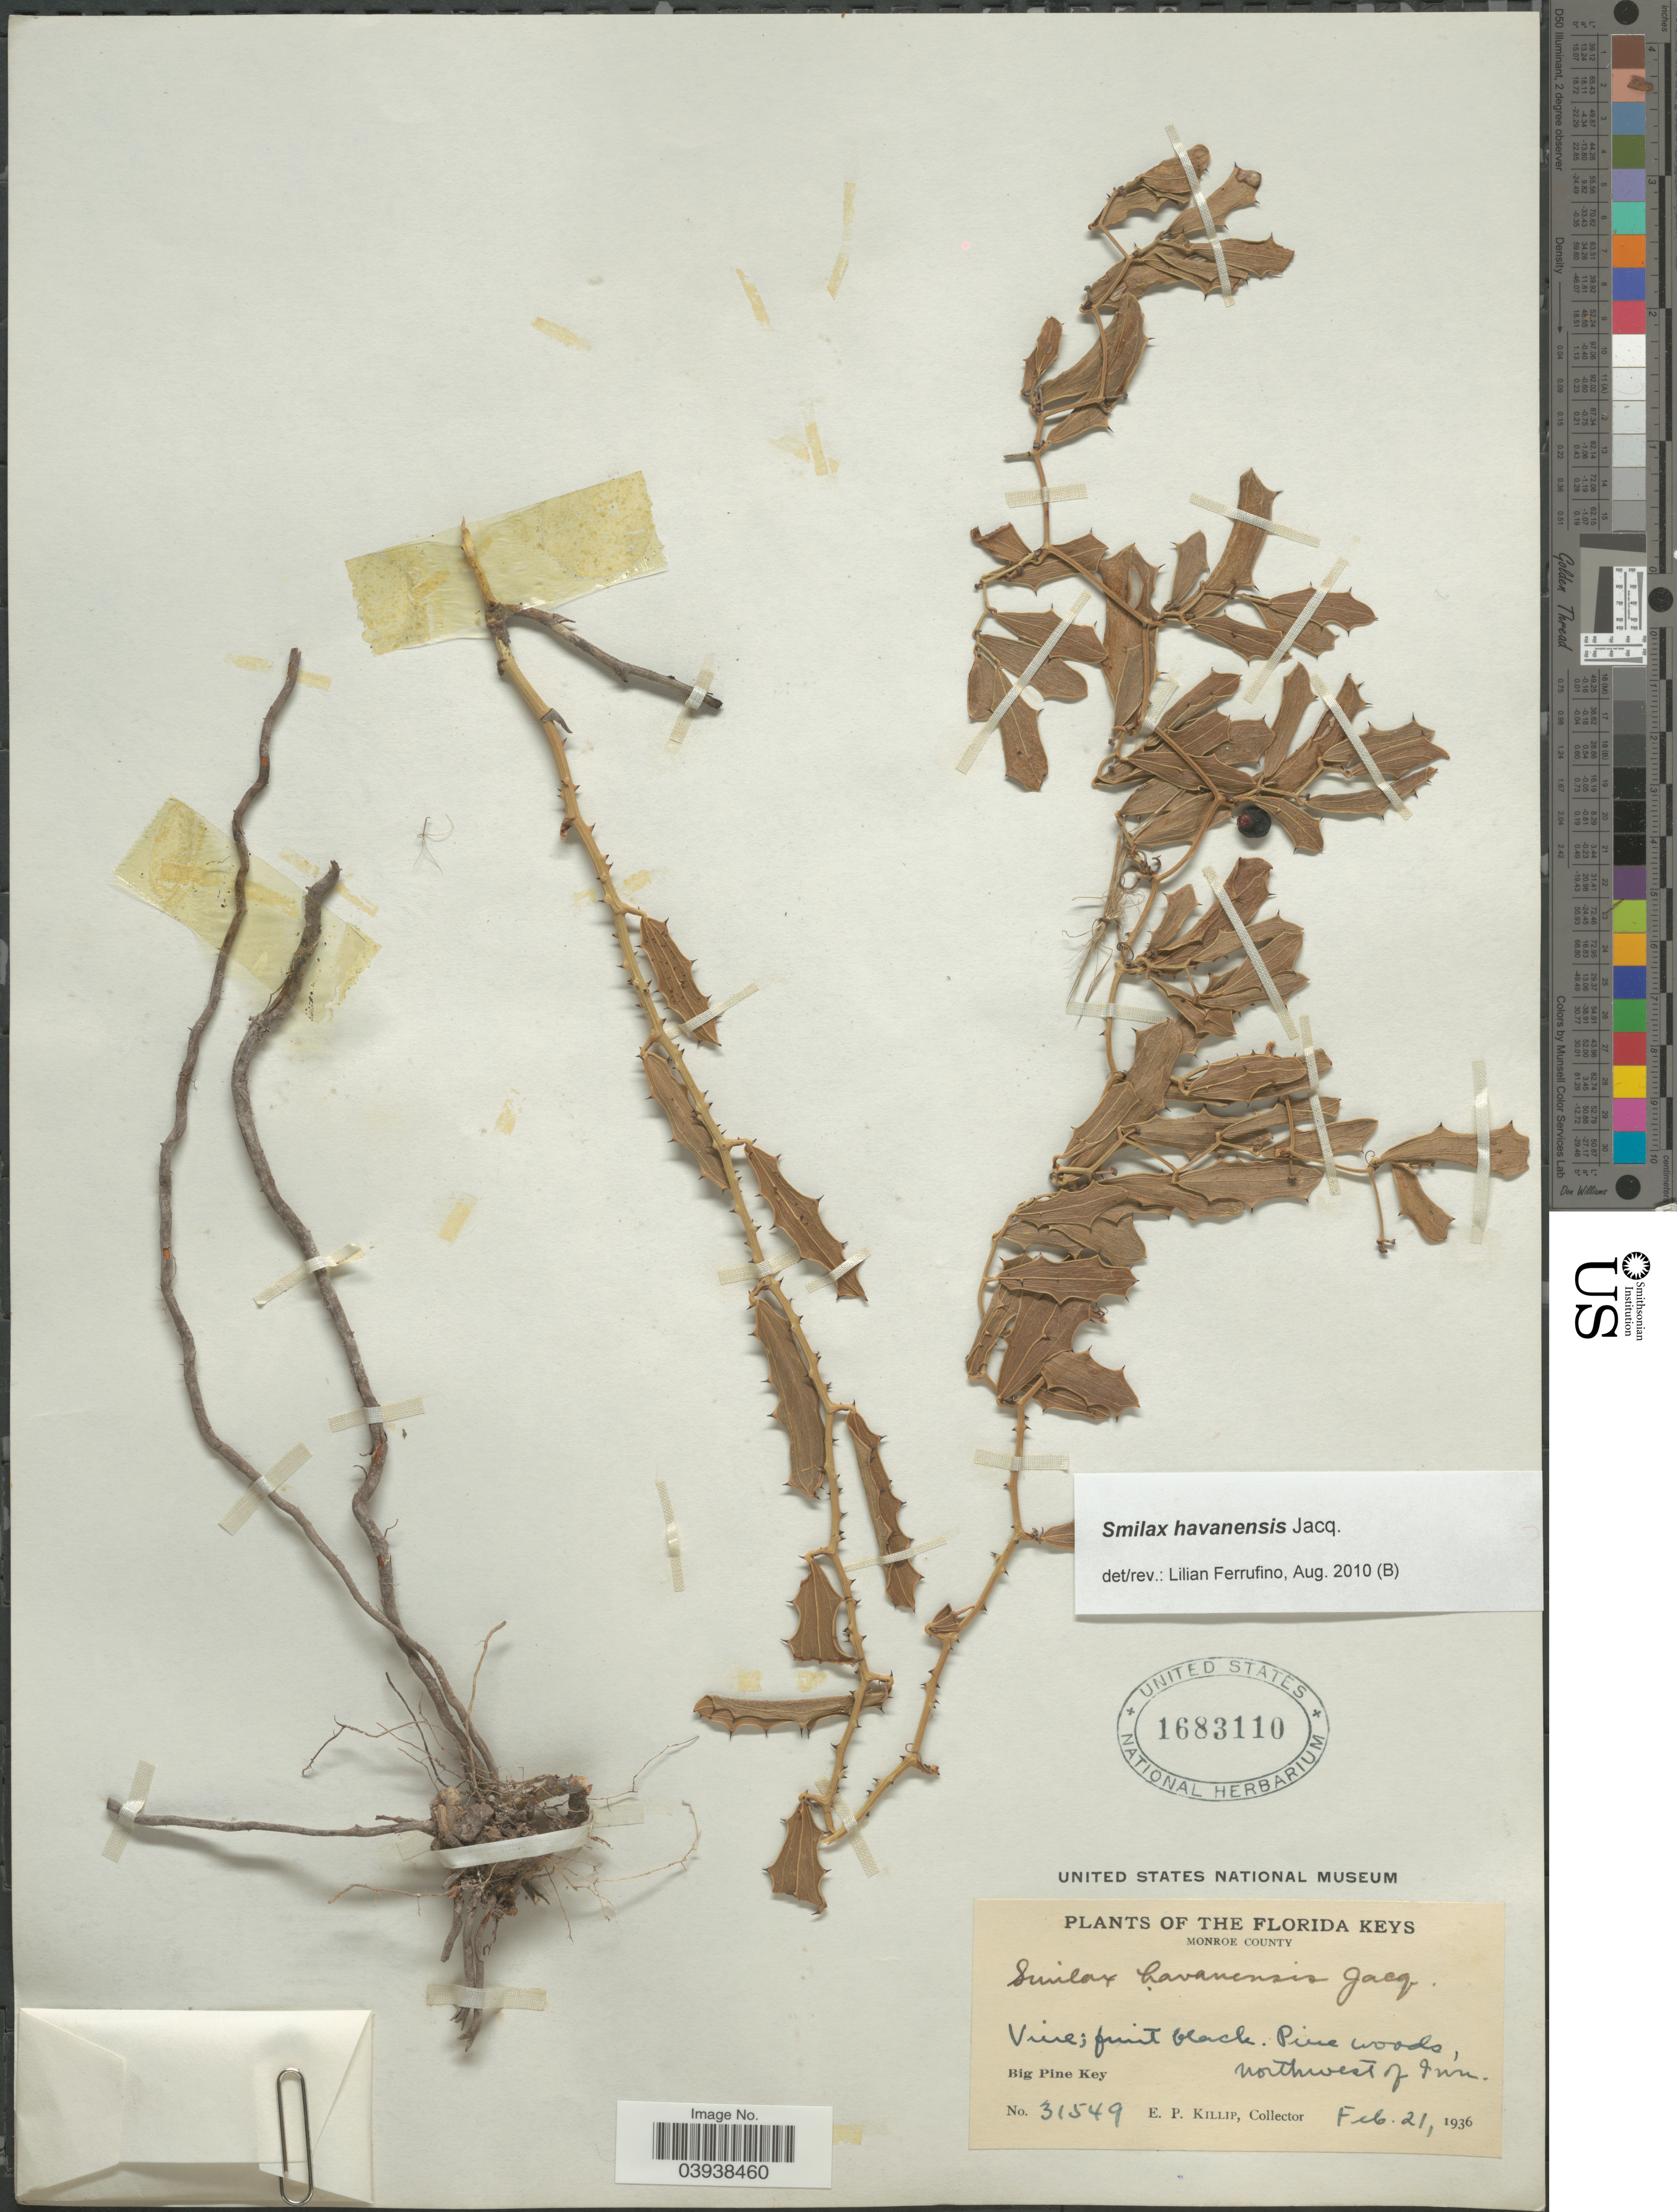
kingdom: Plantae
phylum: Tracheophyta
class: Liliopsida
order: Liliales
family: Smilacaceae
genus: Smilax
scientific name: Smilax havanensis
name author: Jacq.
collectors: E. P. Killip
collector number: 31549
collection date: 1936-02-21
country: United States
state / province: Florida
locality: The Florida Keys. Monroe County. Pine woodes, northwest of Inn. Big Pine Key.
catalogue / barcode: US 1683110